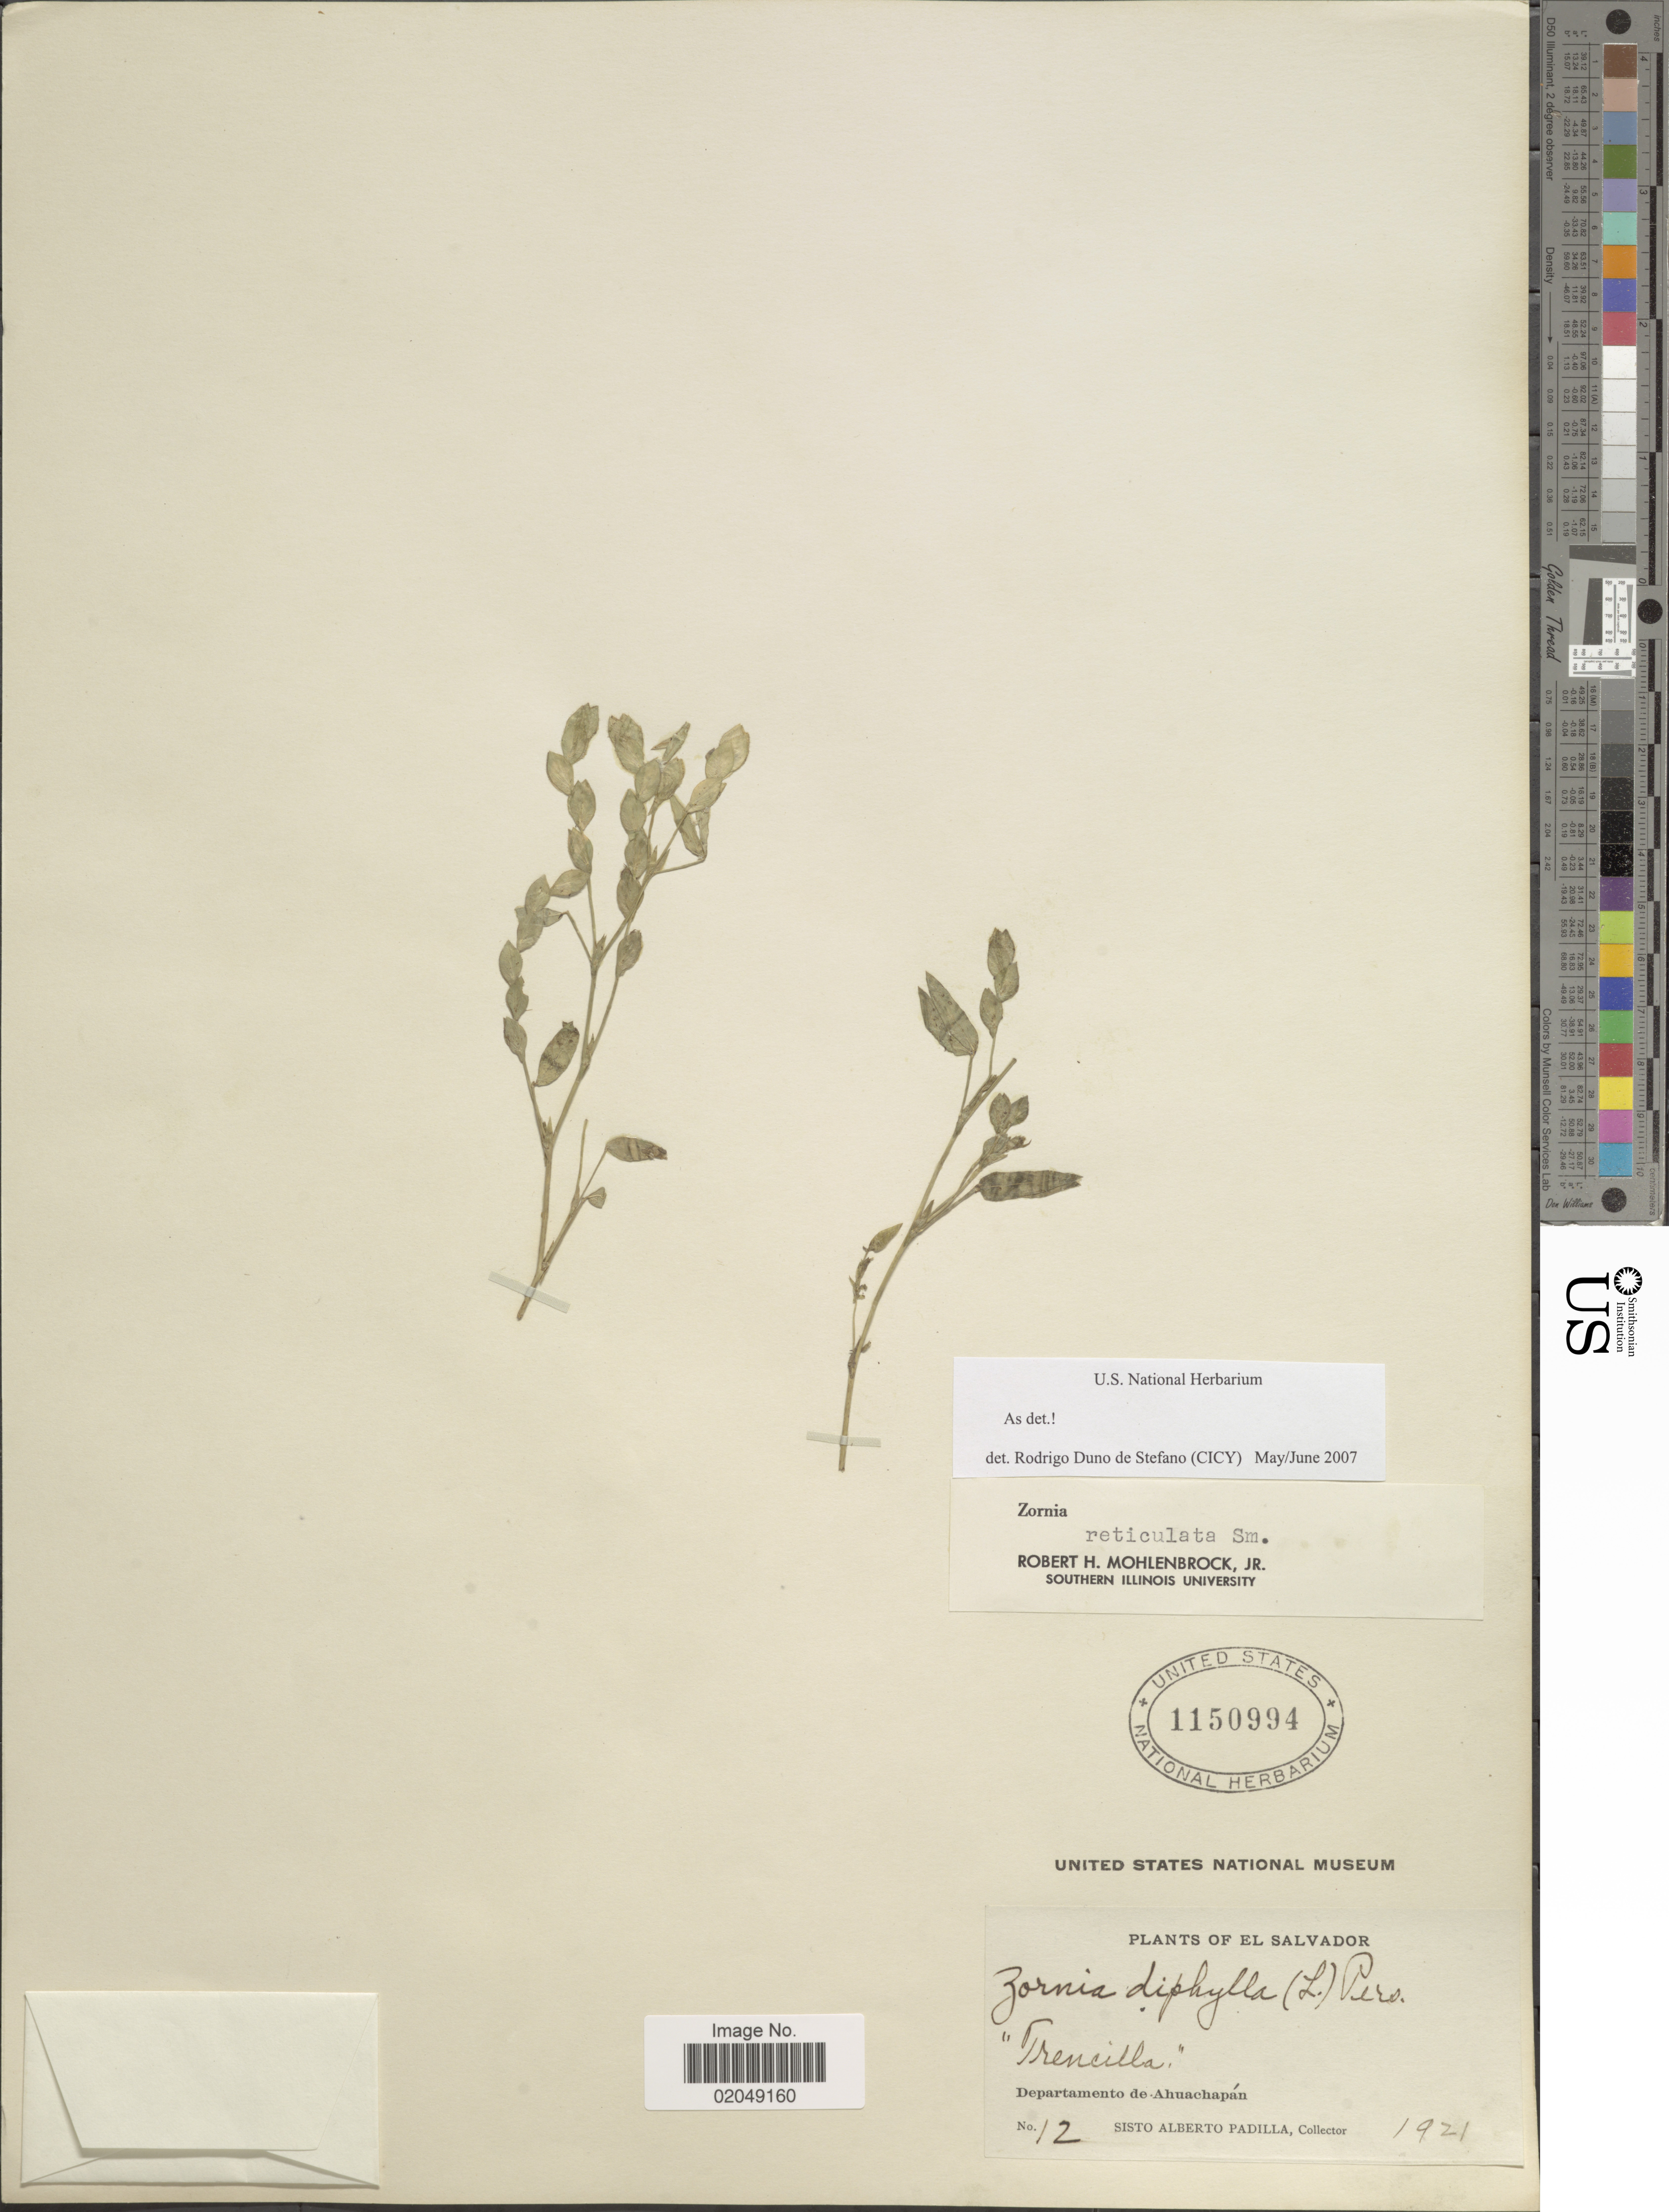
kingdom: Plantae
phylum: Tracheophyta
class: Magnoliopsida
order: Fabales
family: Fabaceae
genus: Zornia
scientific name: Zornia reticulata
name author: Sm.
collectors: S. A. Padilla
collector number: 12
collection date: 1921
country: El Salvador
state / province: Ahuachapan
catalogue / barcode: US 1150994